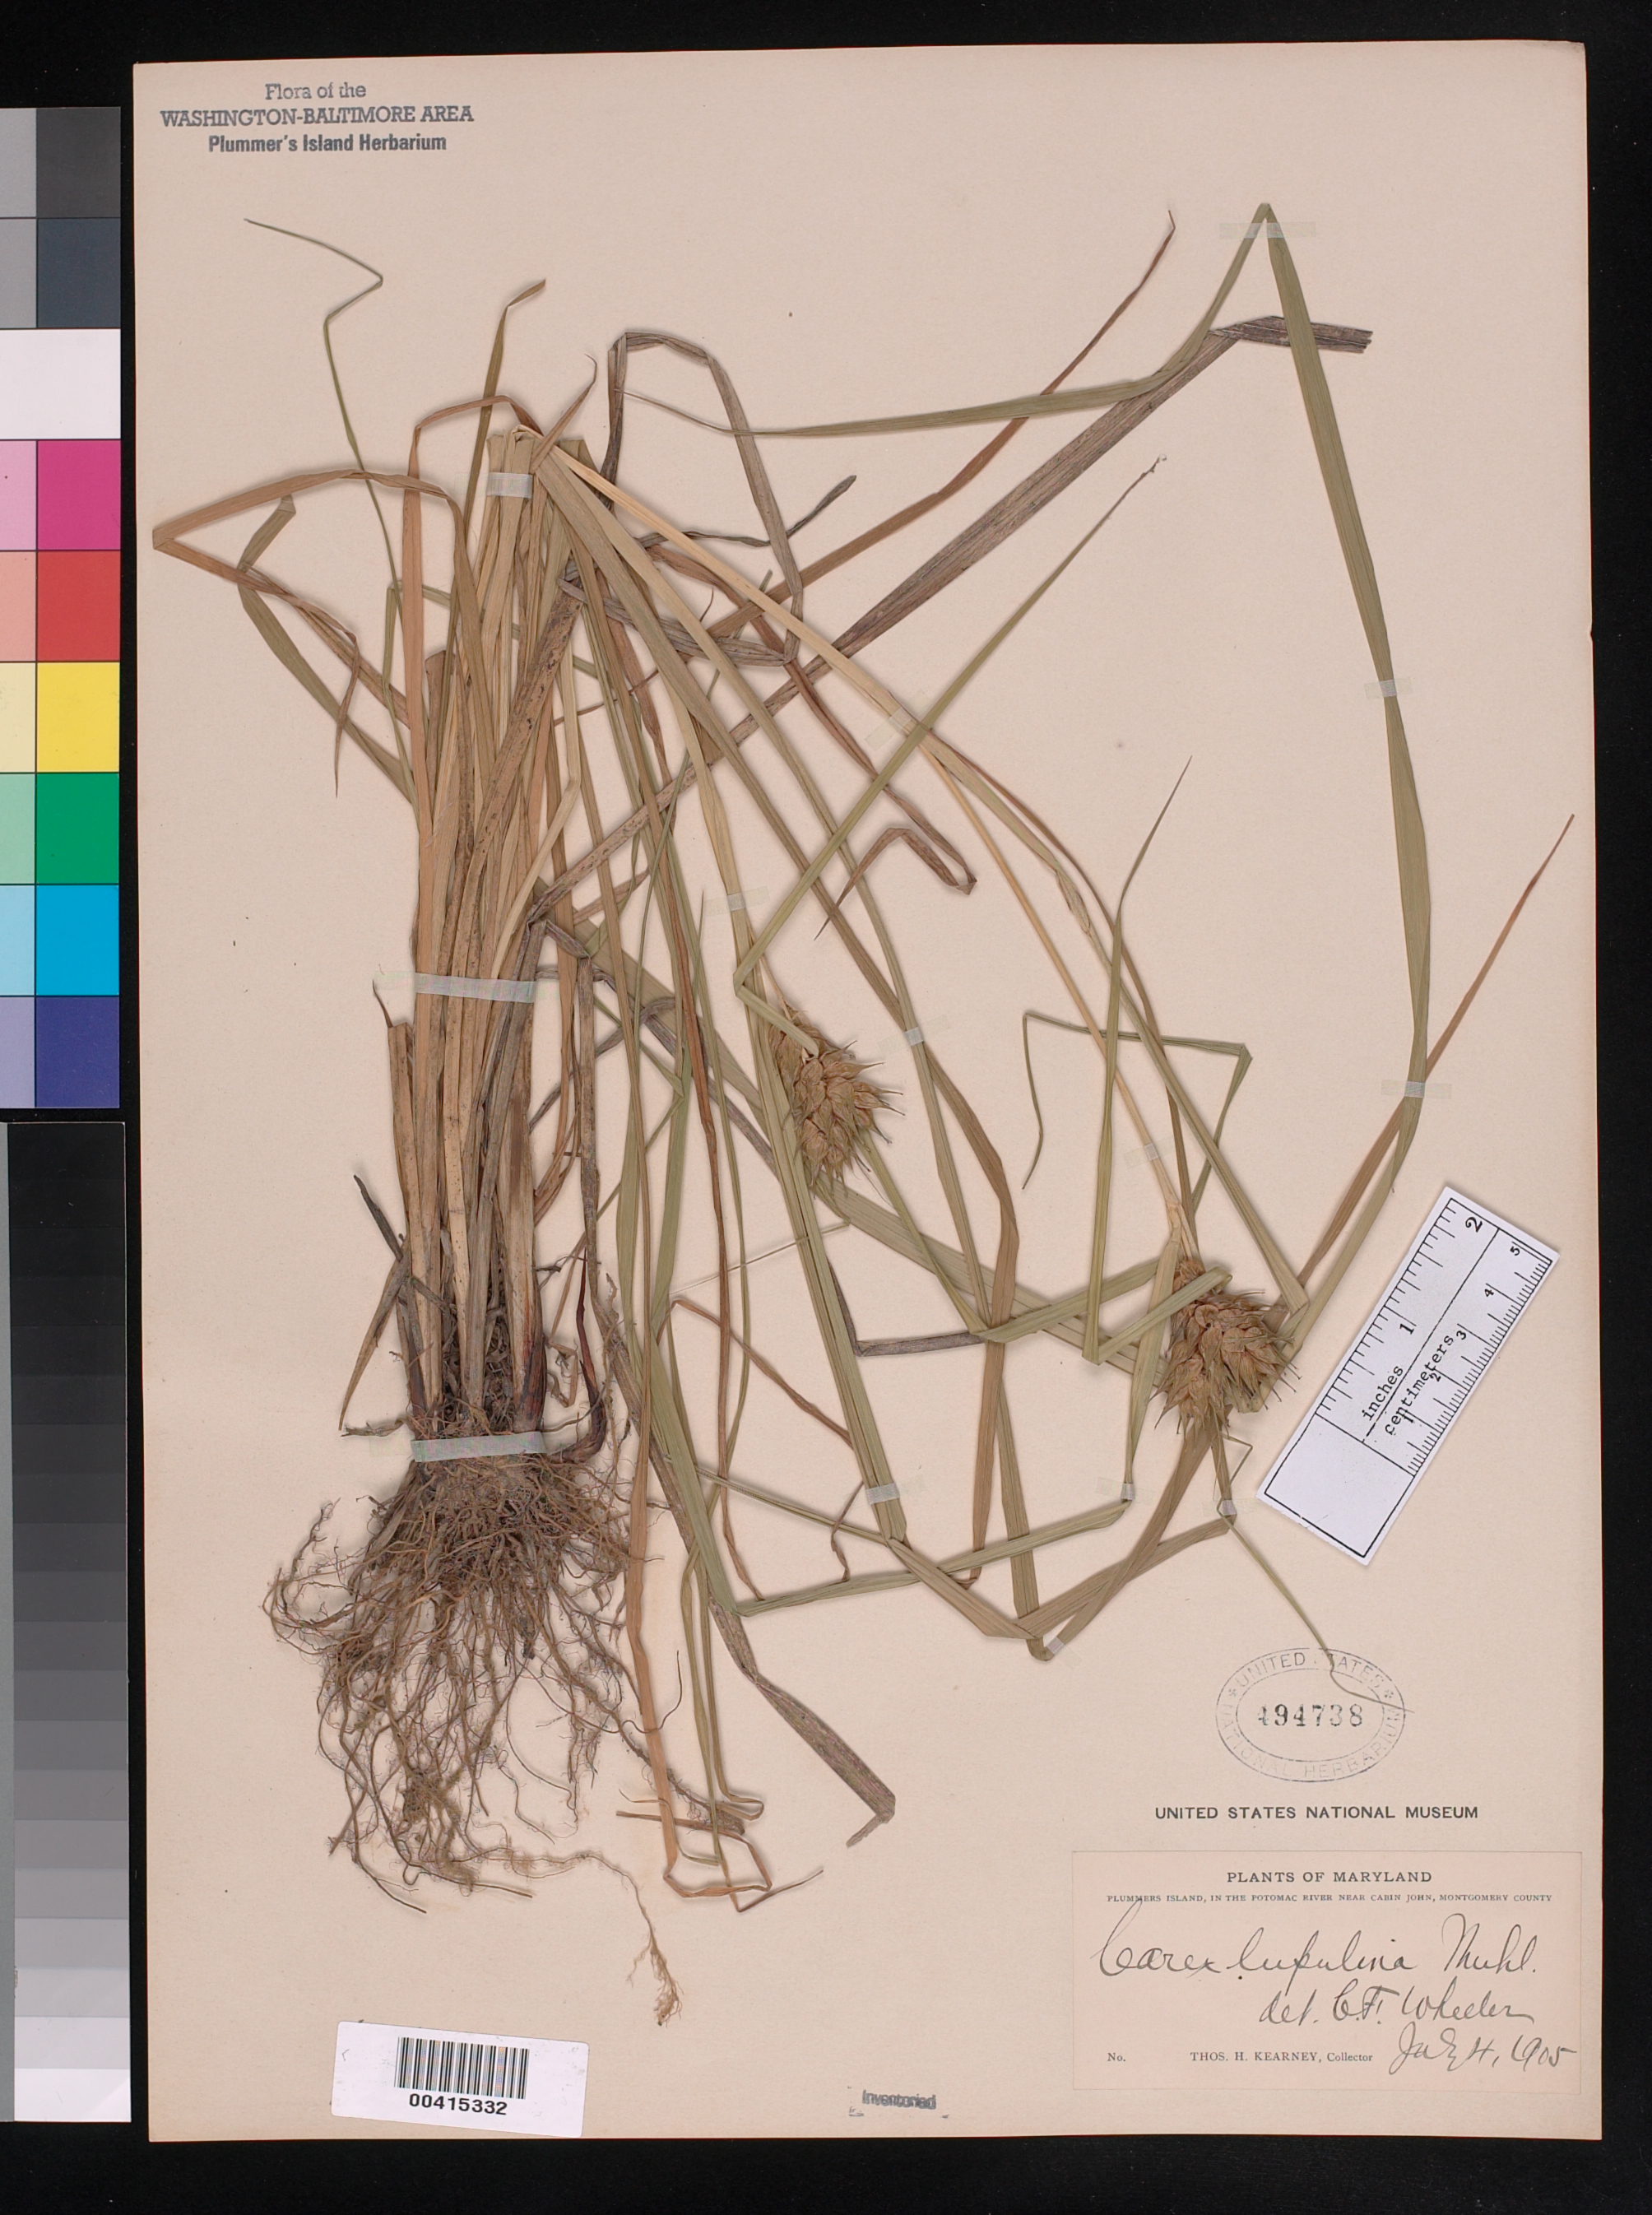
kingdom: Plantae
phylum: Tracheophyta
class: Liliopsida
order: Poales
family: Cyperaceae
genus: Carex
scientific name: Carex lupulina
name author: Muhl. ex Willd.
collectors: T. H. Kearney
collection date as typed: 04 Jul 1905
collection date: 1905-07-04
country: United States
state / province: Maryland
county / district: Montgomery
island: Plummers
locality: Plummer's Island Plummers Island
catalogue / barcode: US 494738